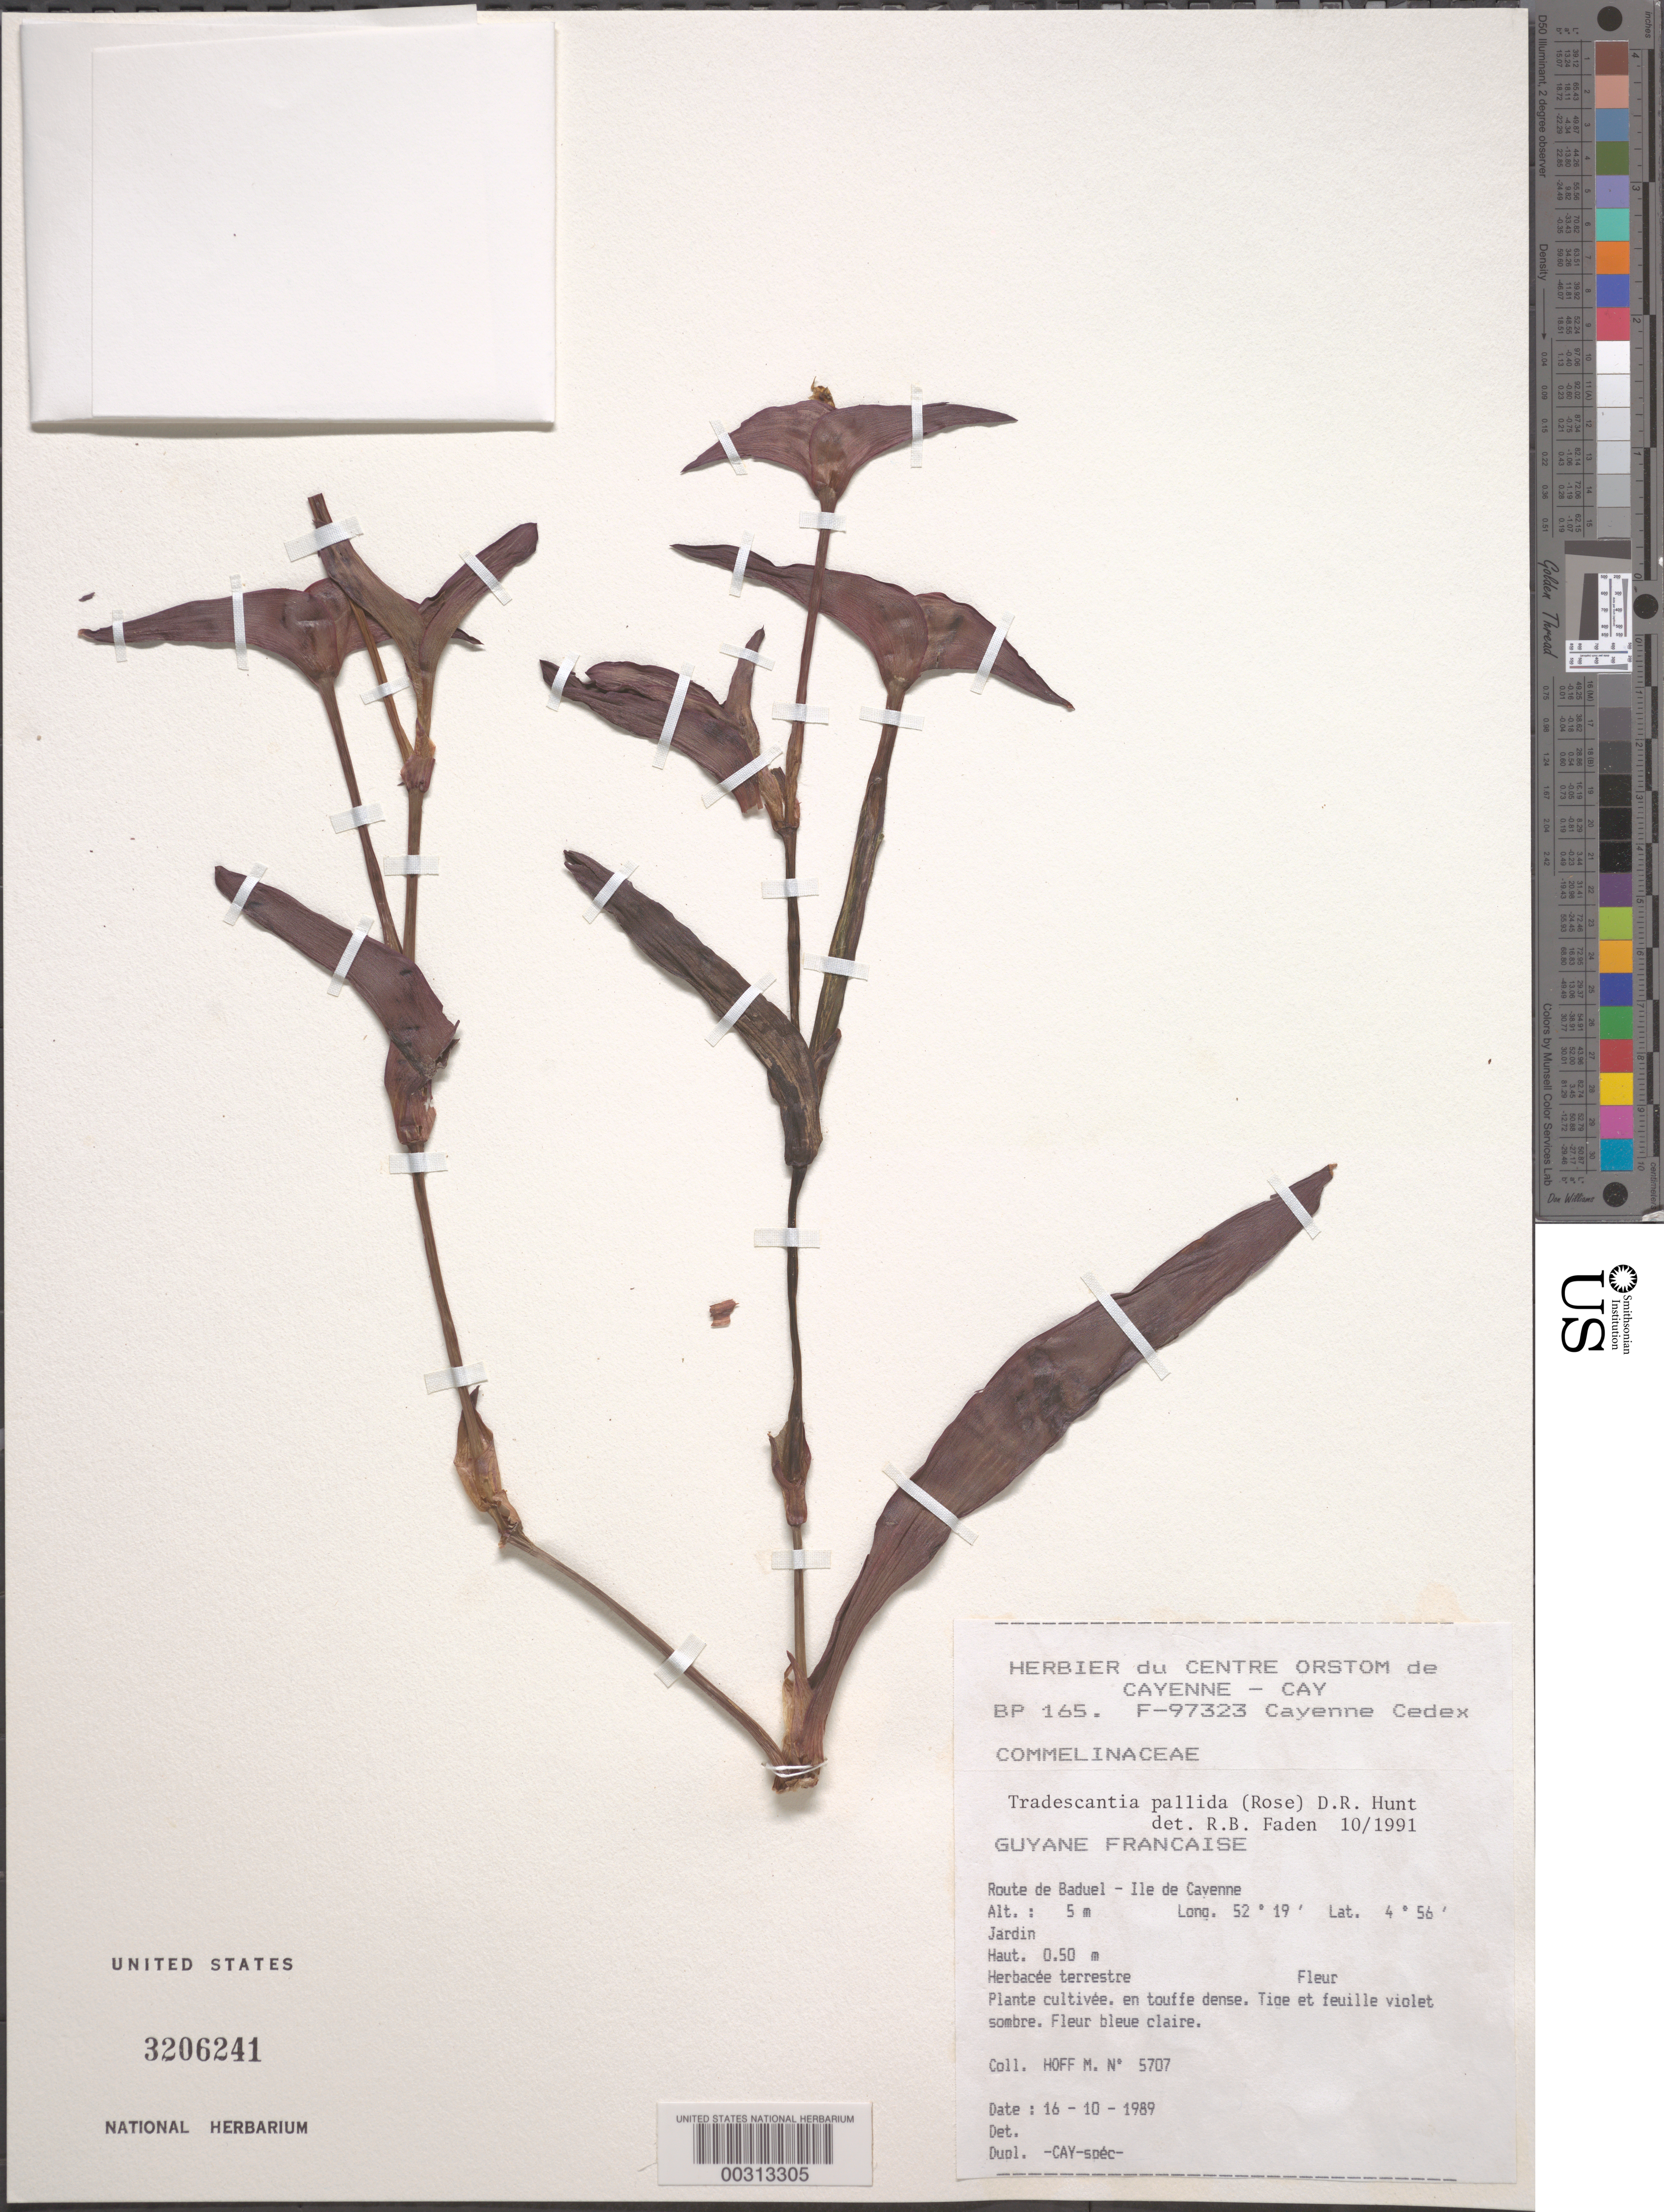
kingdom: Plantae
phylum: Tracheophyta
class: Liliopsida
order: Commelinales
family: Commelinaceae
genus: Tradescantia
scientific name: Tradescantia pallida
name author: (Rose) D.R. Hunt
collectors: M. Hoff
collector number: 5707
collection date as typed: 16 Oct 1989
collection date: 1989-10-16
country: French Guiana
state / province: Cayenne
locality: Route de baduel, ile de cayenne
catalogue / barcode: US 3206241